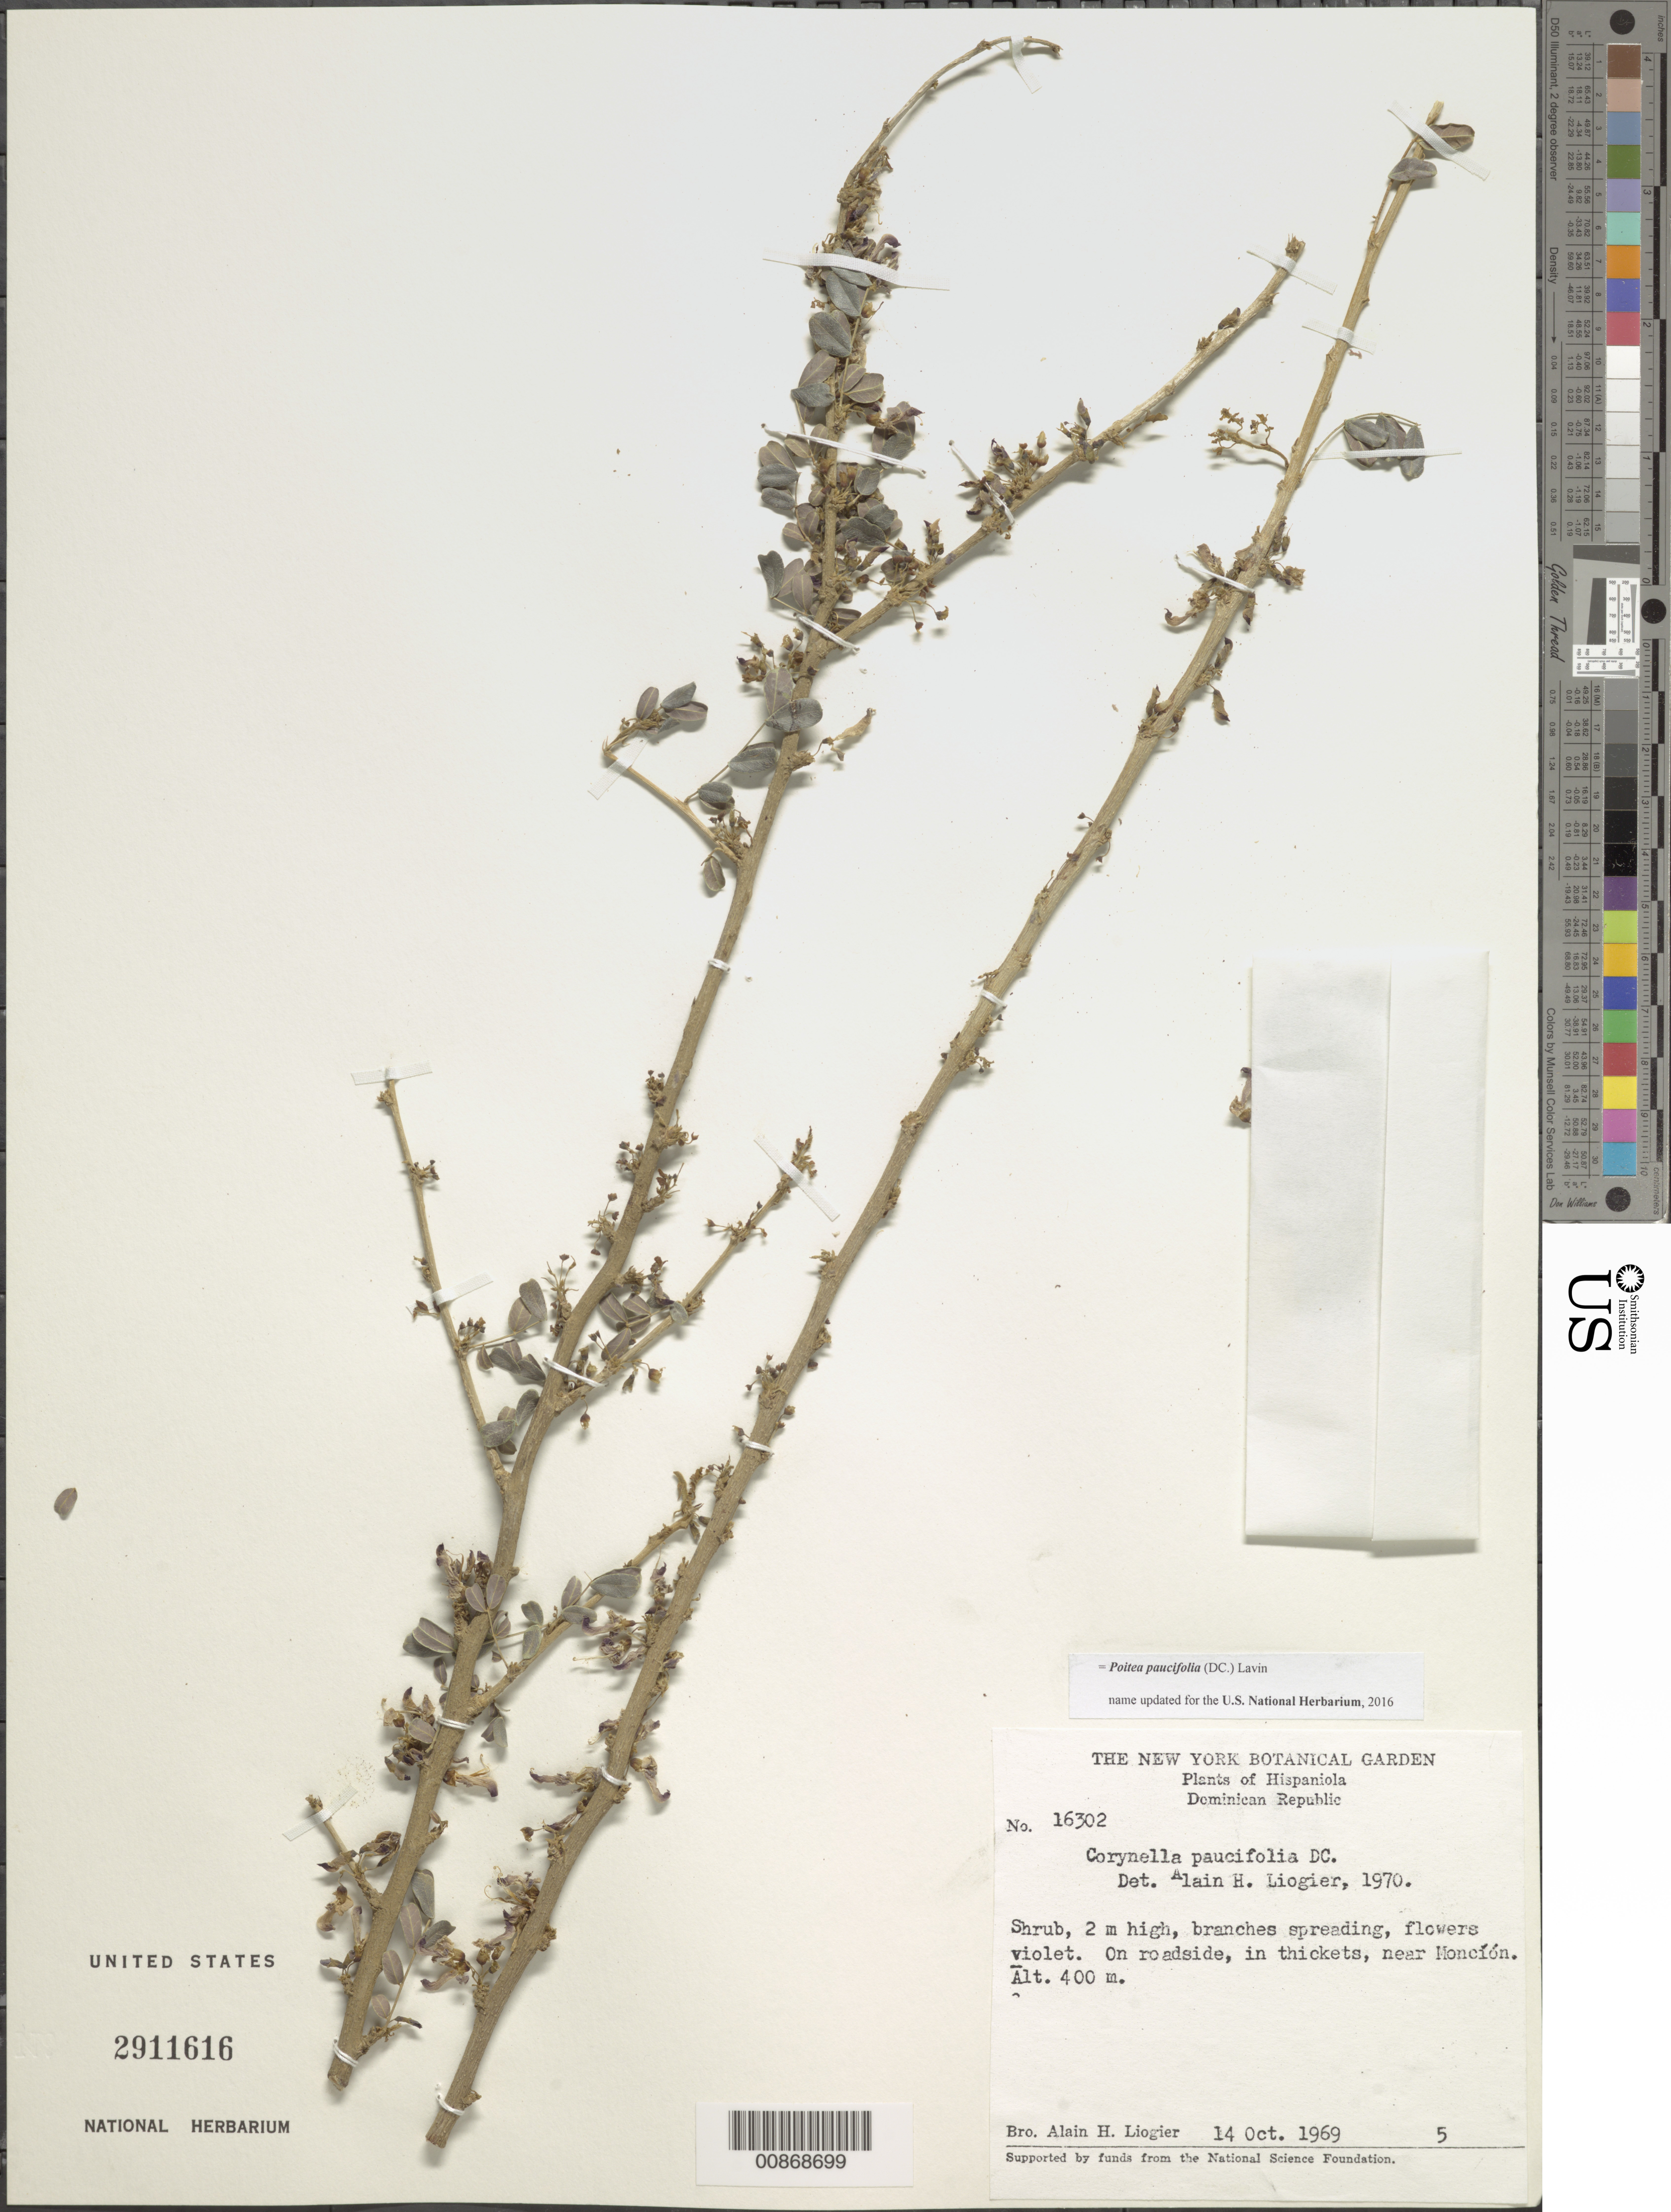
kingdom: Plantae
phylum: Tracheophyta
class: Magnoliopsida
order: Fabales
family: Fabaceae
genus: Poitea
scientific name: Poitea paucifolia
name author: (DC.) Lavin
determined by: Liogier, Alain H.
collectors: A. H. Liogier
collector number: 16302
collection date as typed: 14 Oct 1969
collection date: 1969-10-14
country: Dominican Republic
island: Hispaniola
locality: Near Monción.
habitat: On roadside, in thickets.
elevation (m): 400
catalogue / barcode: US 2911616